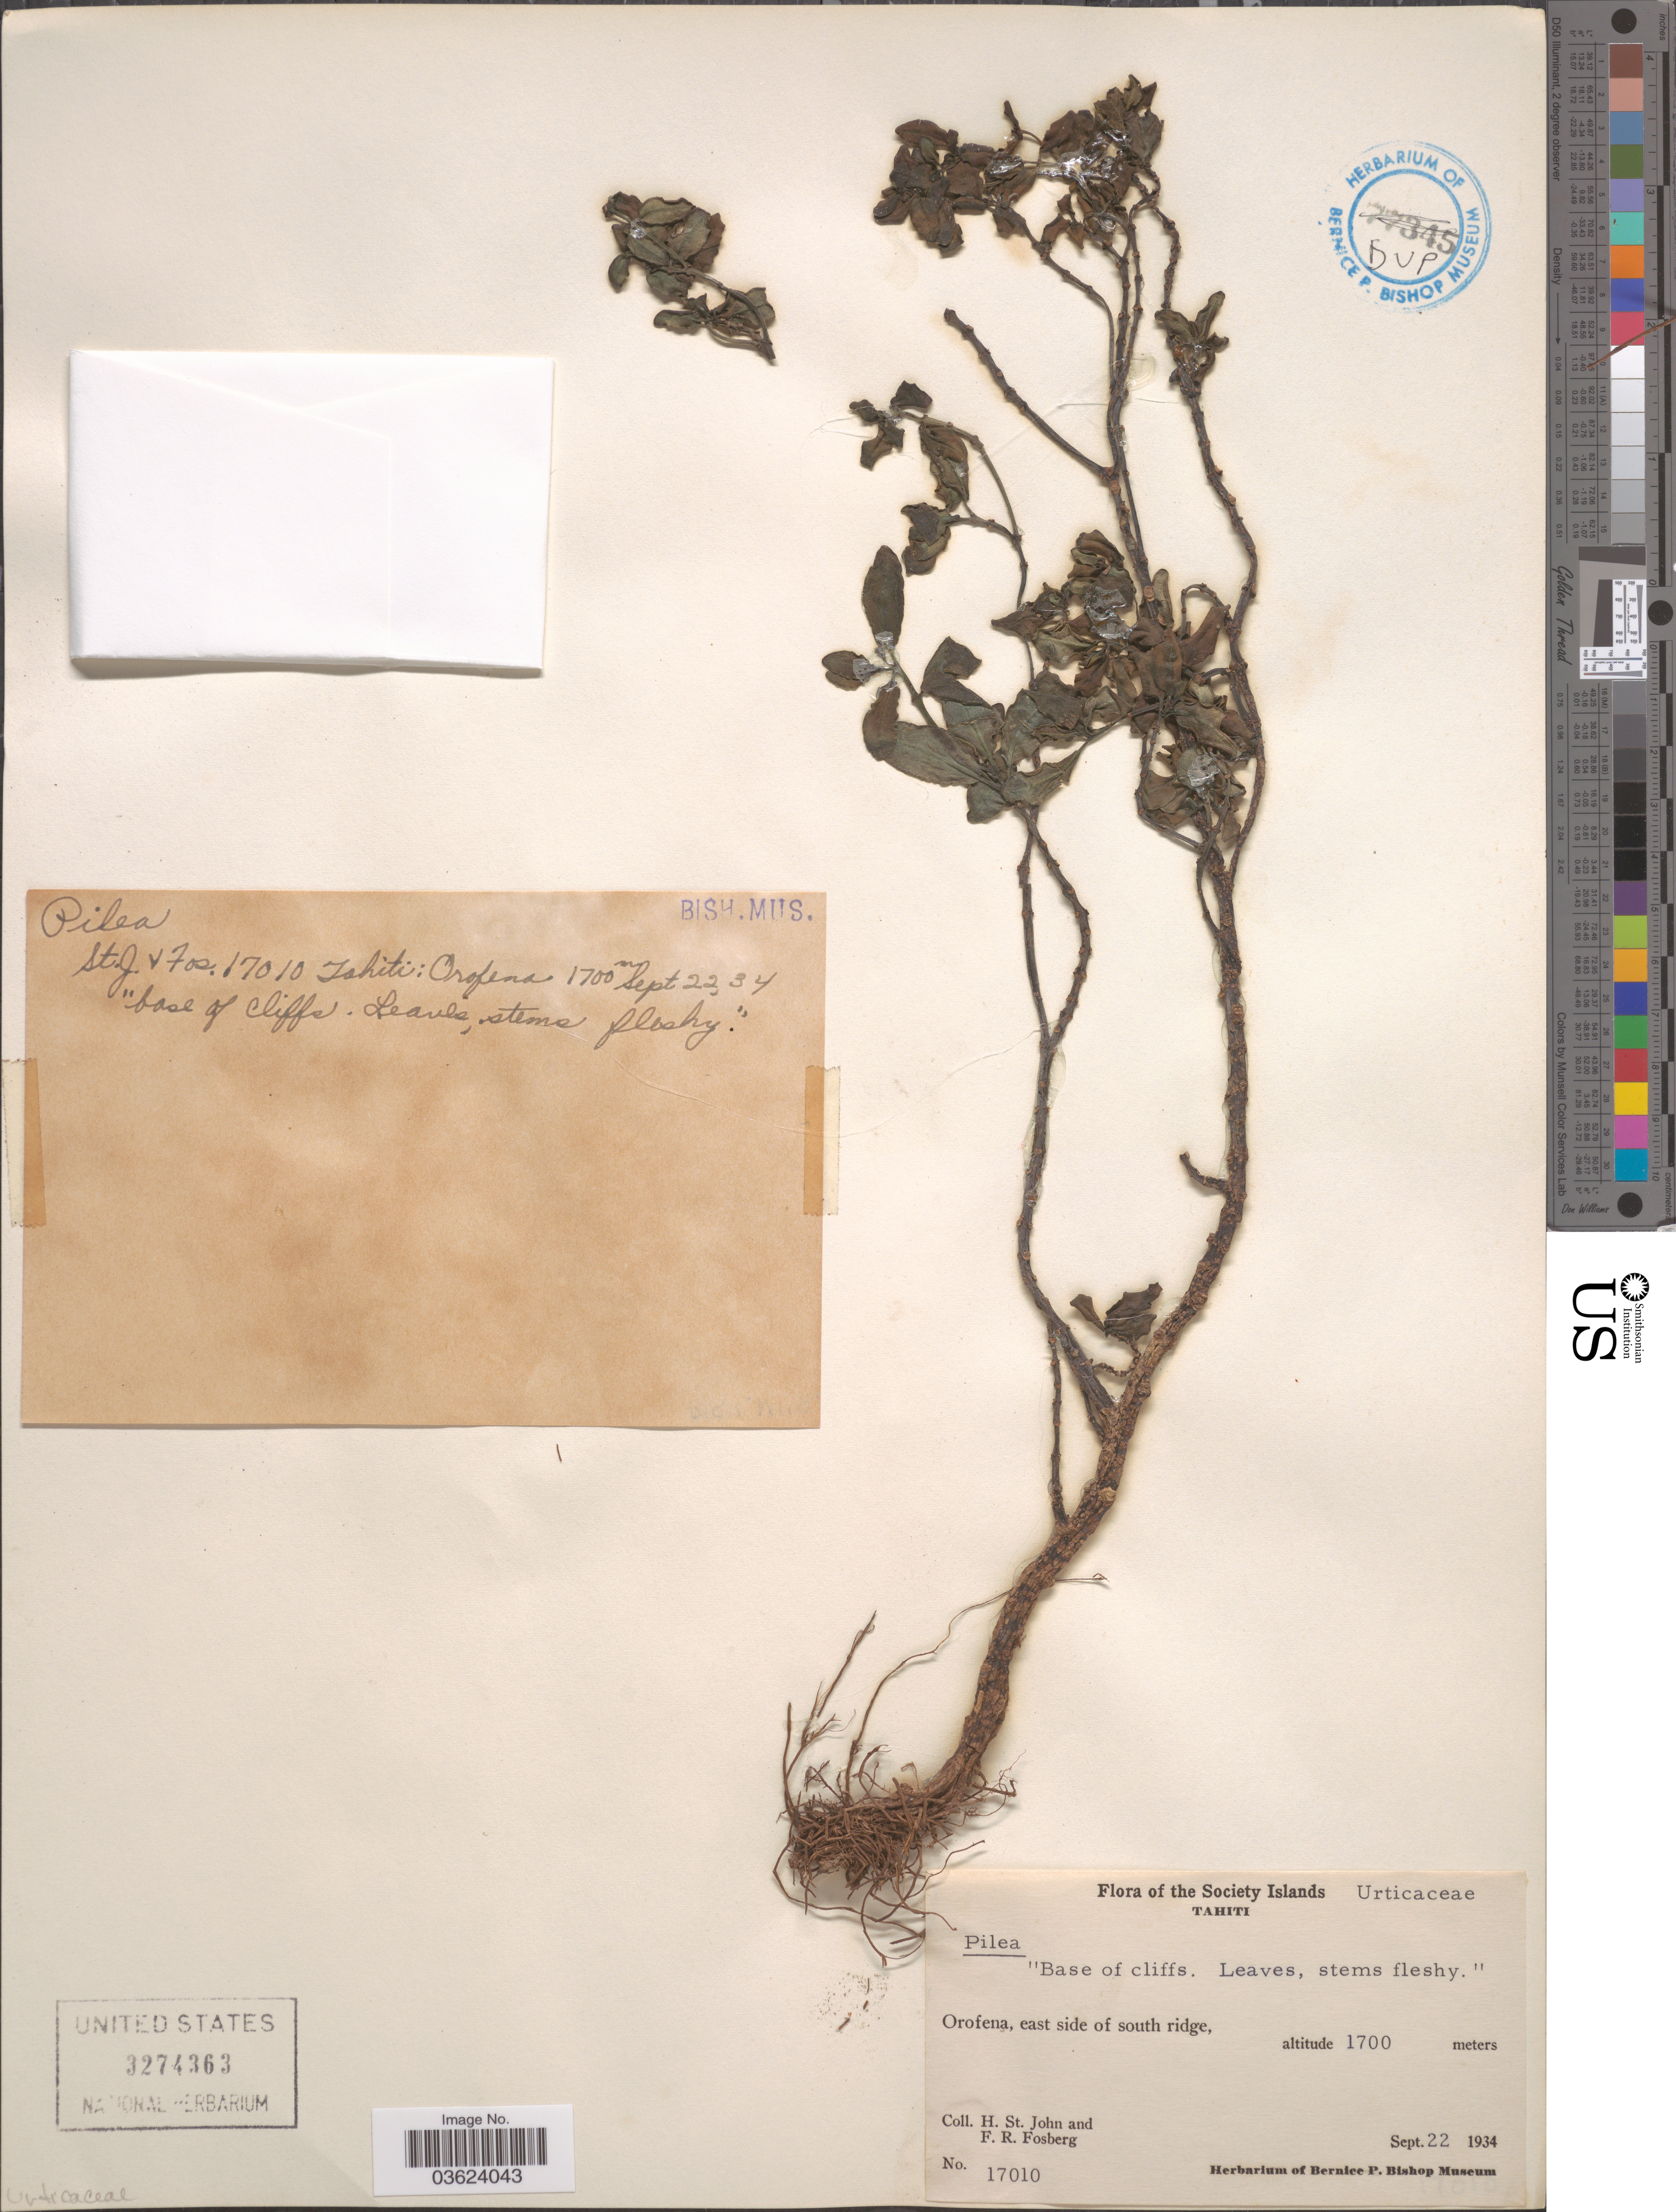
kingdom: Plantae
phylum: Tracheophyta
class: Magnoliopsida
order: Rosales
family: Urticaceae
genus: Pilea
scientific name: Pilea sp.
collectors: H. St. John & F. R. Fosberg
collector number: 17010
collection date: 1934-09-22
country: French Polynesia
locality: The Society Islands. Tahiti. Orofena, east side of south ridge.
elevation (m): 1700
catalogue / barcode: US 3274363